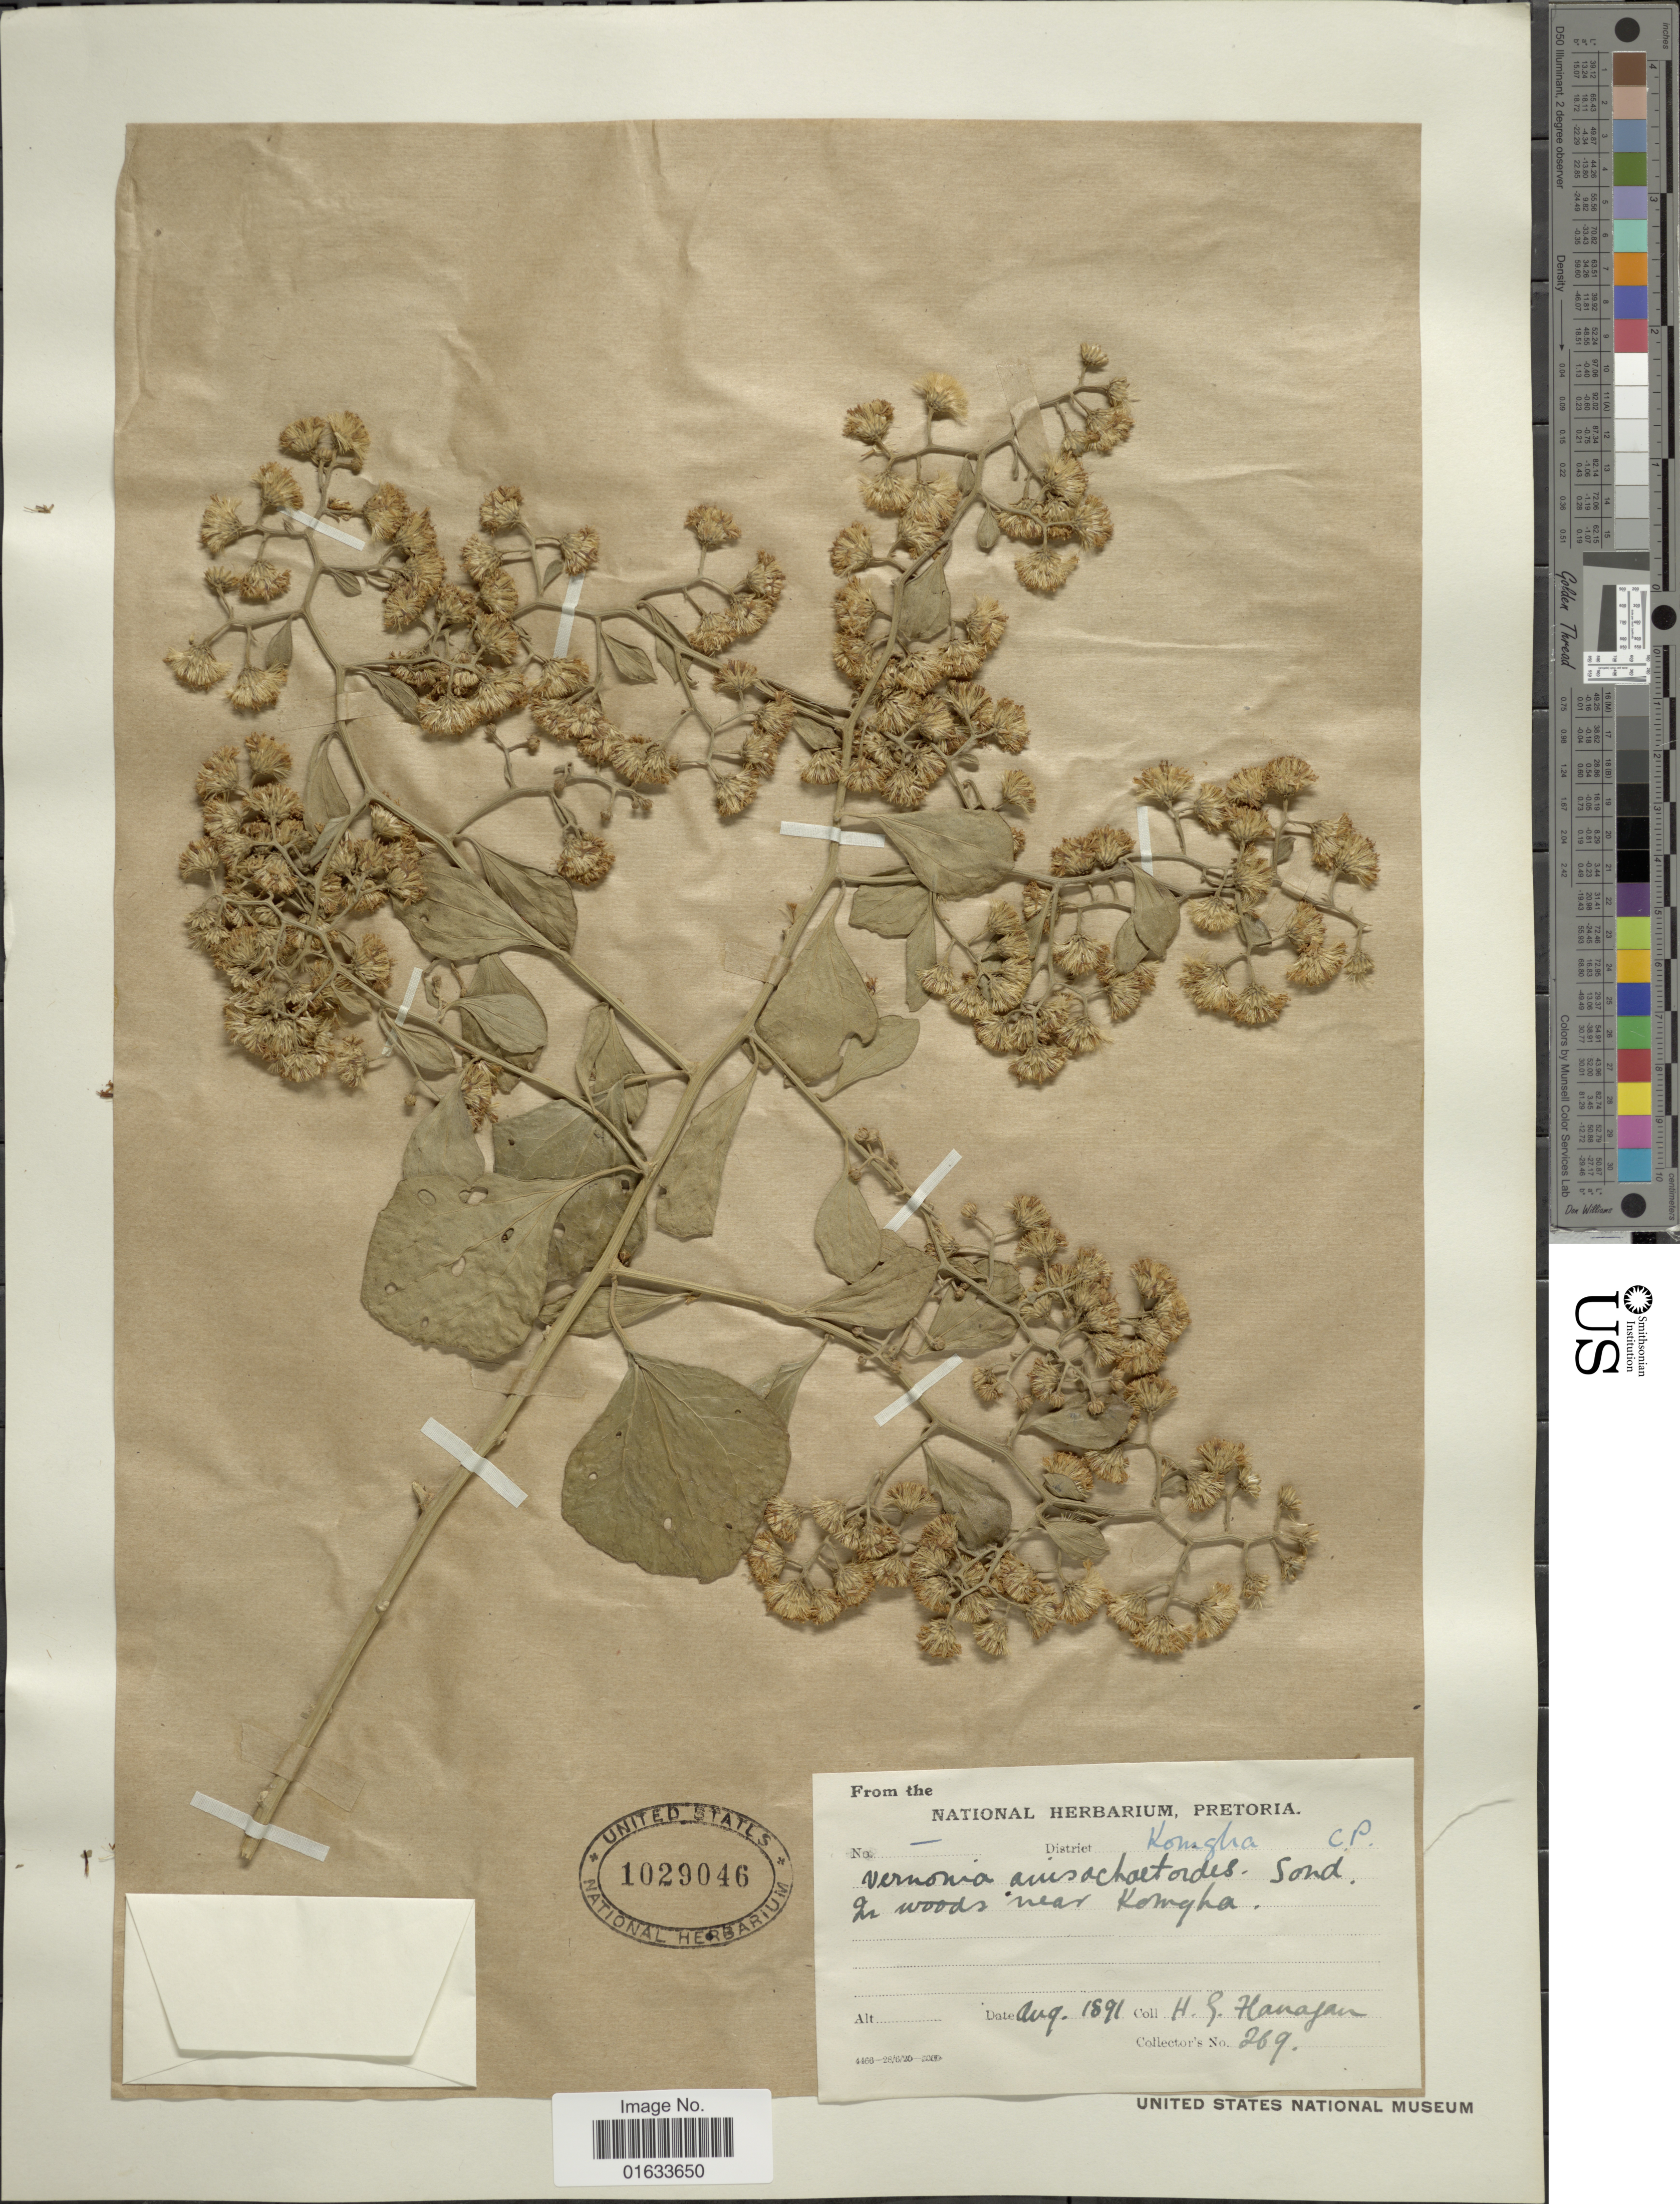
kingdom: Plantae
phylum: Tracheophyta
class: Magnoliopsida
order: Asterales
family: Asteraceae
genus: Distephanus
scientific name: Distephanus anisochaetoides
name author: (Sond.) H. Rob. & B. Kahn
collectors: H. Hanagan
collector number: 269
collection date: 1891-08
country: South Africa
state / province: Eastern Cape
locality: District Komgha. C.P. In woods near Komgha.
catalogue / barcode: US 1029046